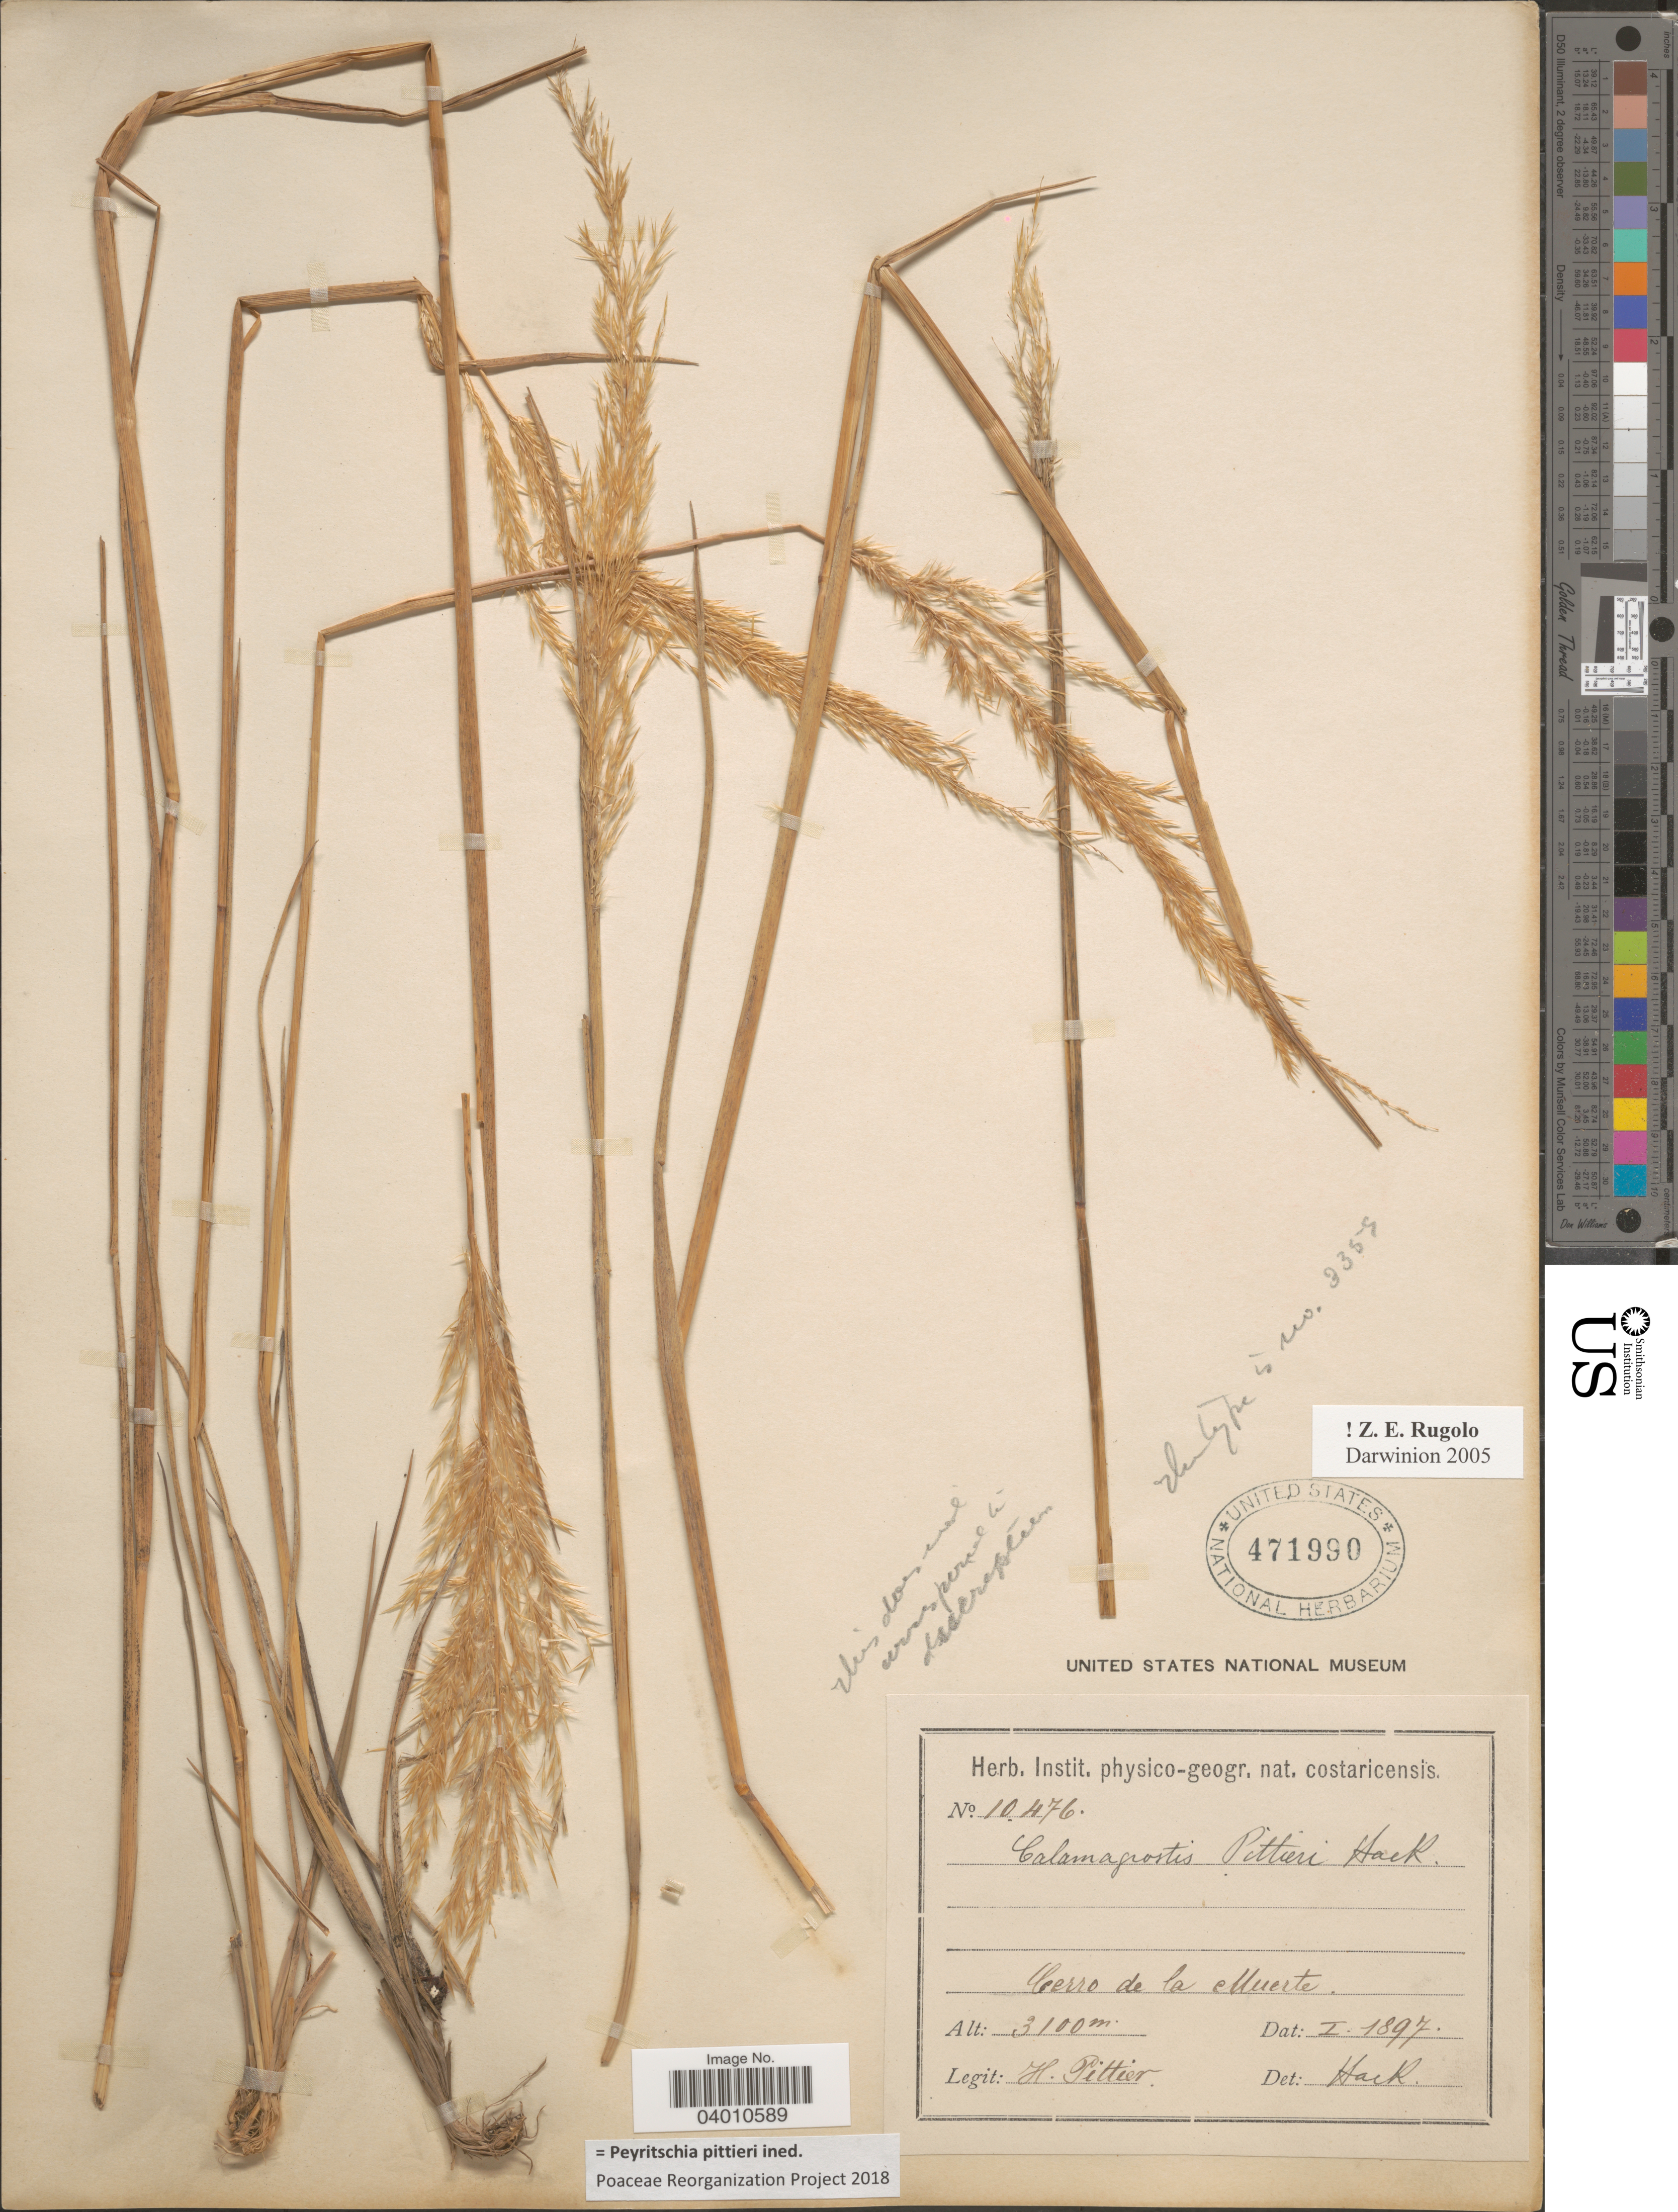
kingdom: Plantae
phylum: Tracheophyta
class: Liliopsida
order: Poales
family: Poaceae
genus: Peyritschia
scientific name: Peyritschia pittieri ined.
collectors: H. F. Pittier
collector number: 10476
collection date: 1897-01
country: Costa Rica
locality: Cerro de la Muerte.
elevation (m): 3100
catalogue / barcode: US 471990